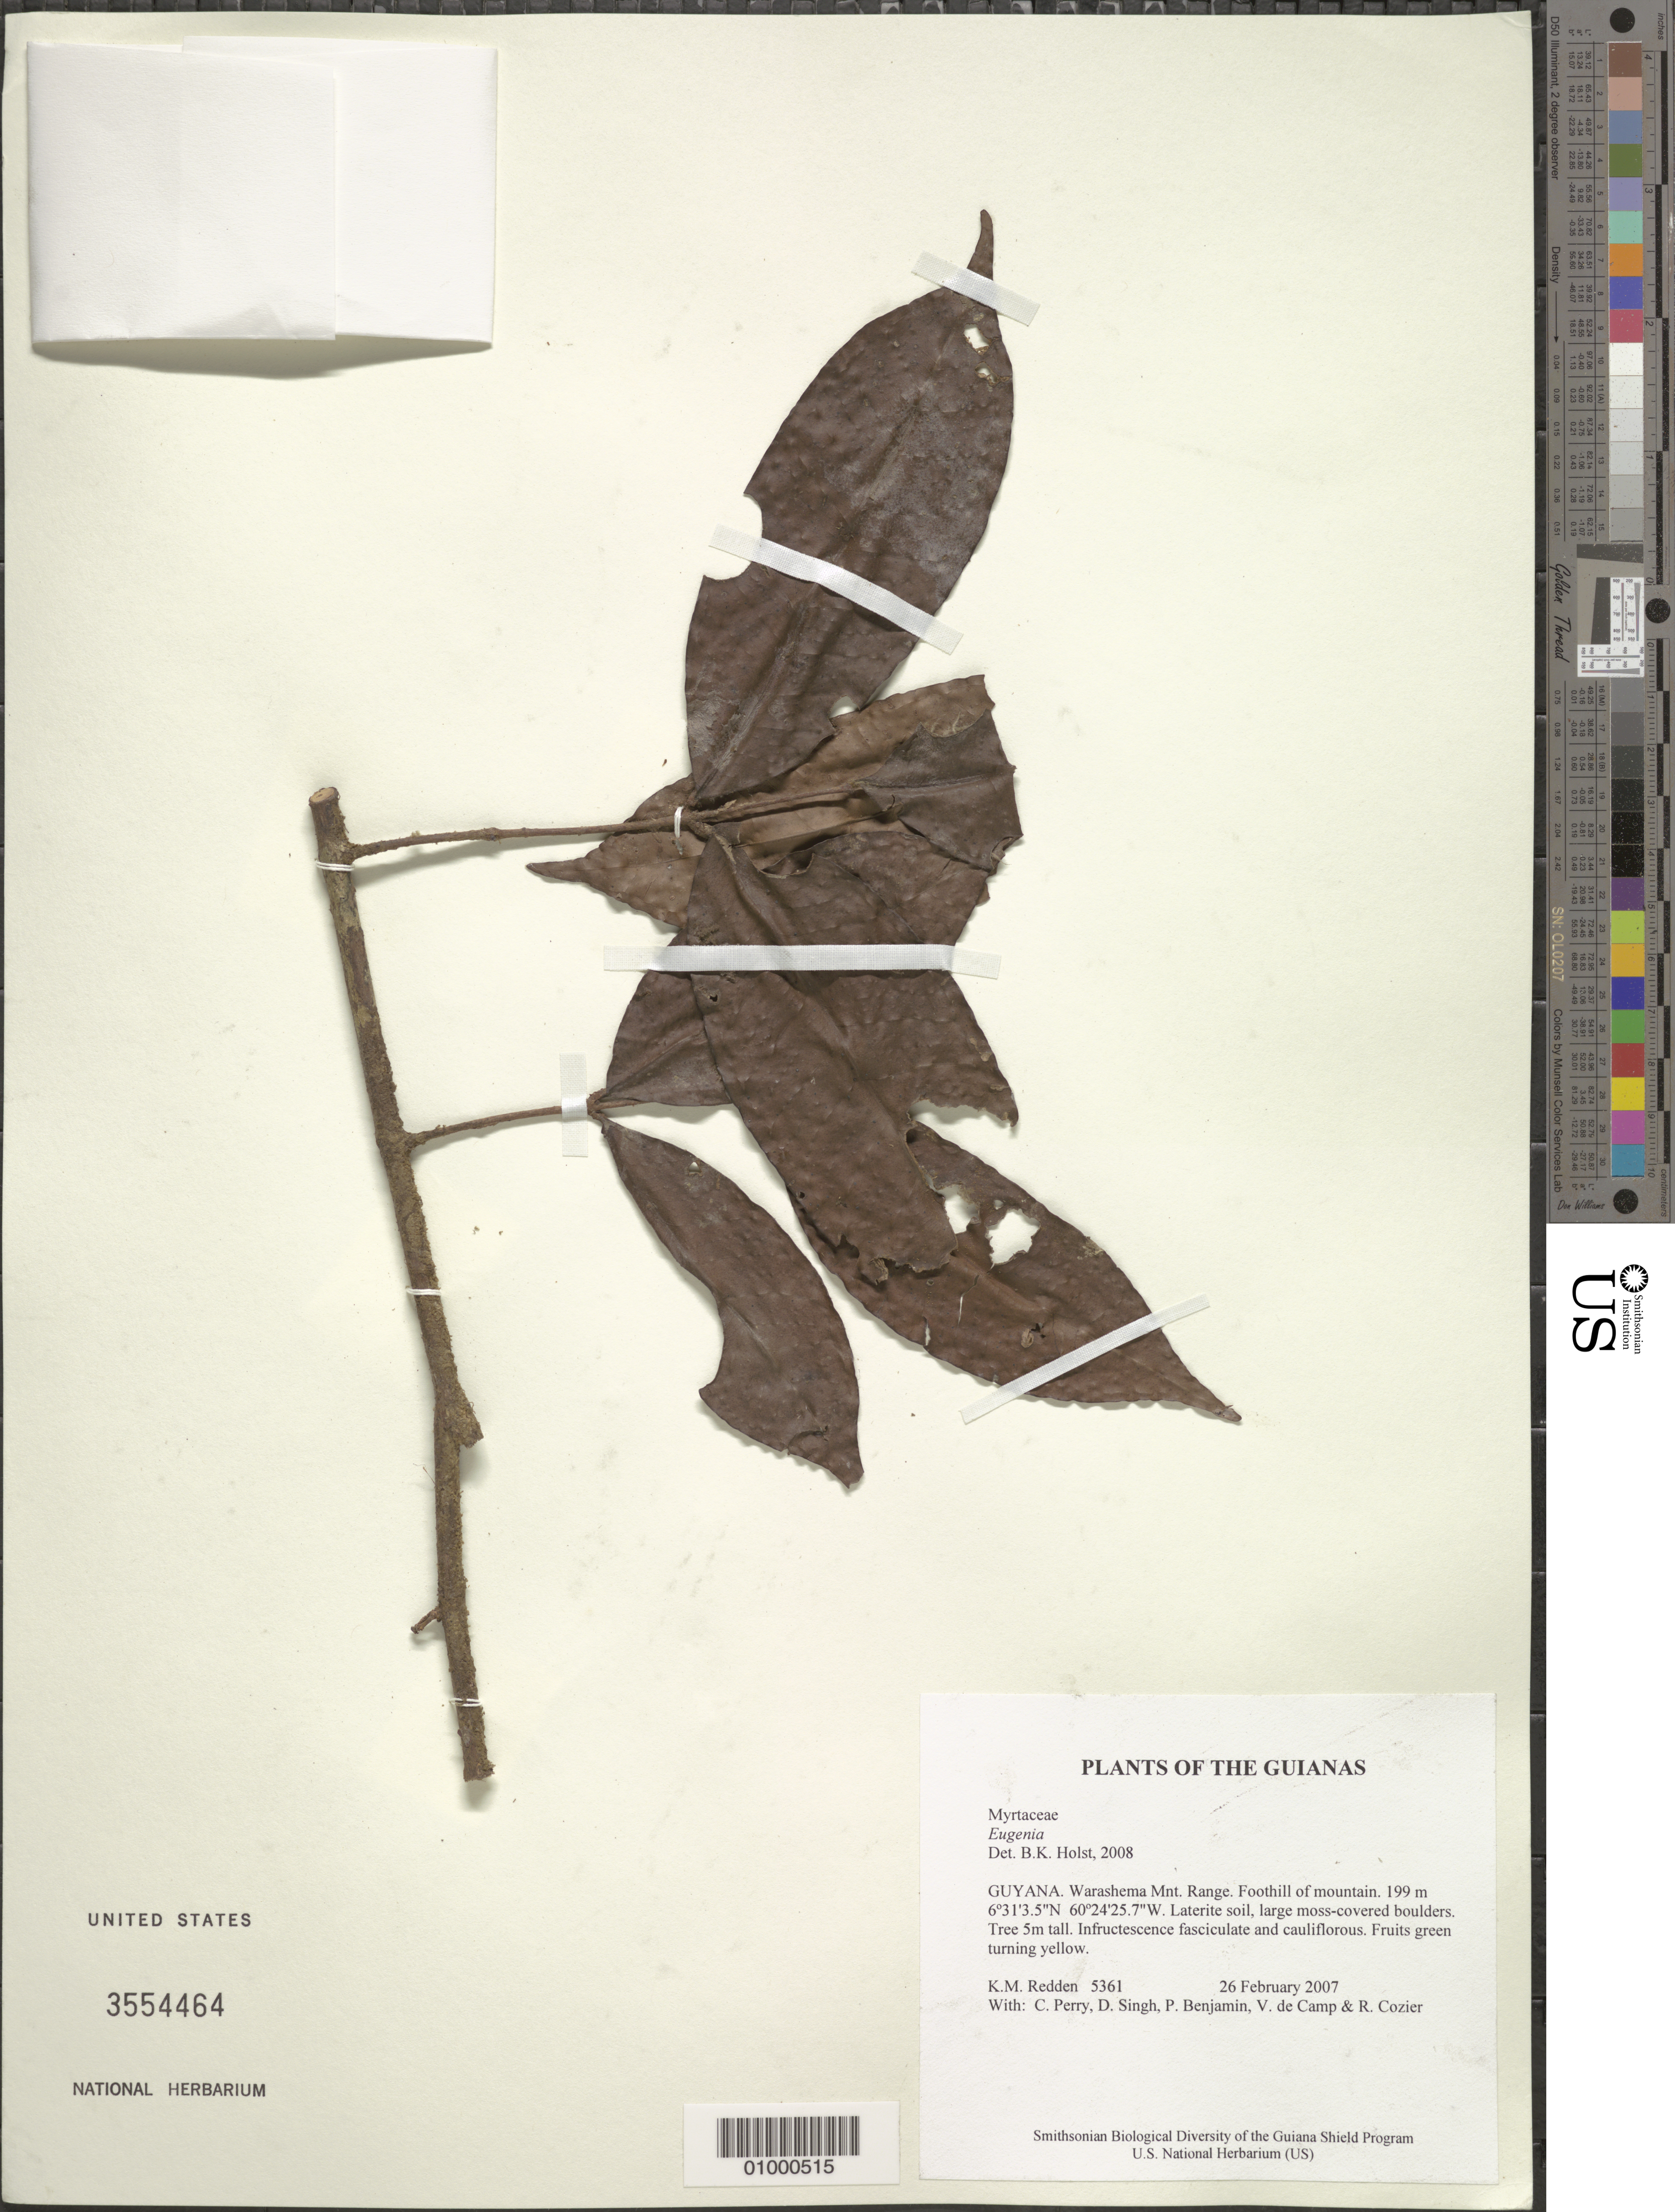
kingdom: Plantae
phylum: Tracheophyta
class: Magnoliopsida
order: Myrtales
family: Myrtaceae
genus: Eugenia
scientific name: Eugenia sp.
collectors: K. M. Redden, C. Perry, D. Singh, P. Benjamin & et al.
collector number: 5361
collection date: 2007-02-26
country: Guyana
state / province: Cuyuni-Mazaruni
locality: Warashema Mnt. Range. Foothill of mountain.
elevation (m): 199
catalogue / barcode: US 3554464